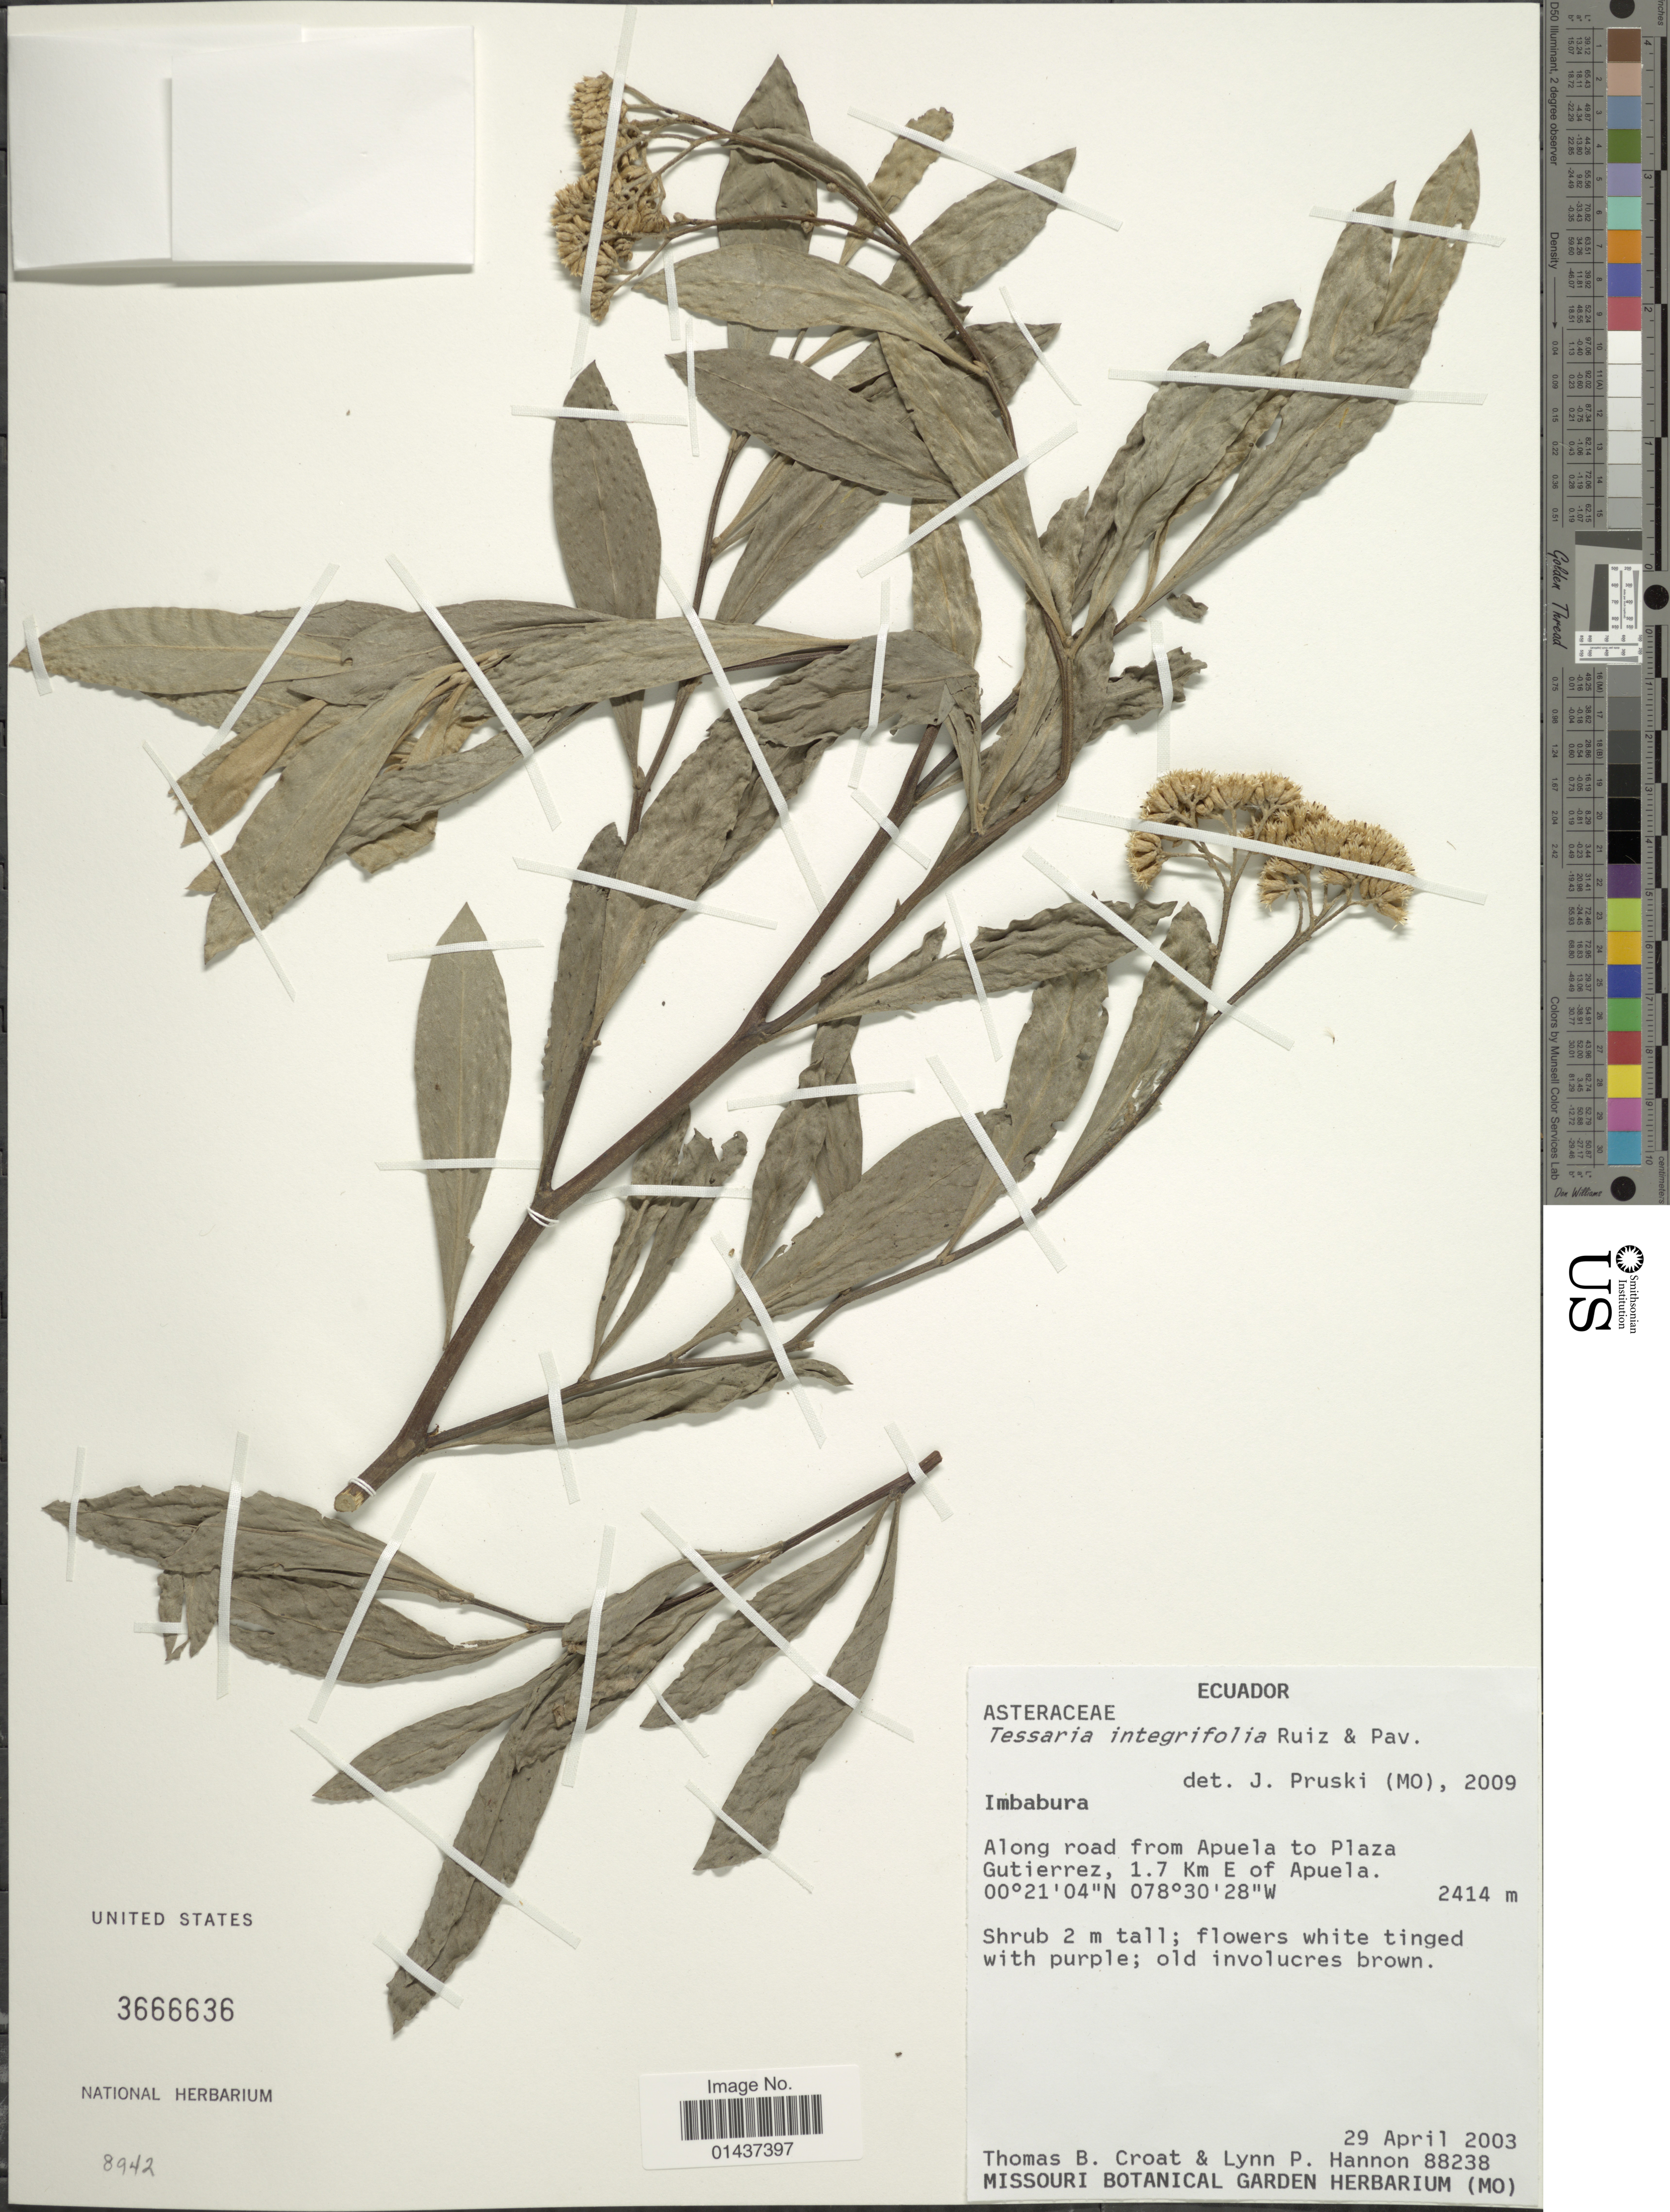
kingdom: Plantae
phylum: Tracheophyta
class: Magnoliopsida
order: Asterales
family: Asteraceae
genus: Tessaria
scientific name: Tessaria integrifolia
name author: Ruiz & Pav.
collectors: T. B. Croat & L. Hannon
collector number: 88238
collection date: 2003-04-29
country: Ecuador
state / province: Imbabura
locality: Along road from Apuela to Plaza Gutierrez, 1.7 Km E of Apuela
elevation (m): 2414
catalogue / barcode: US 3666636